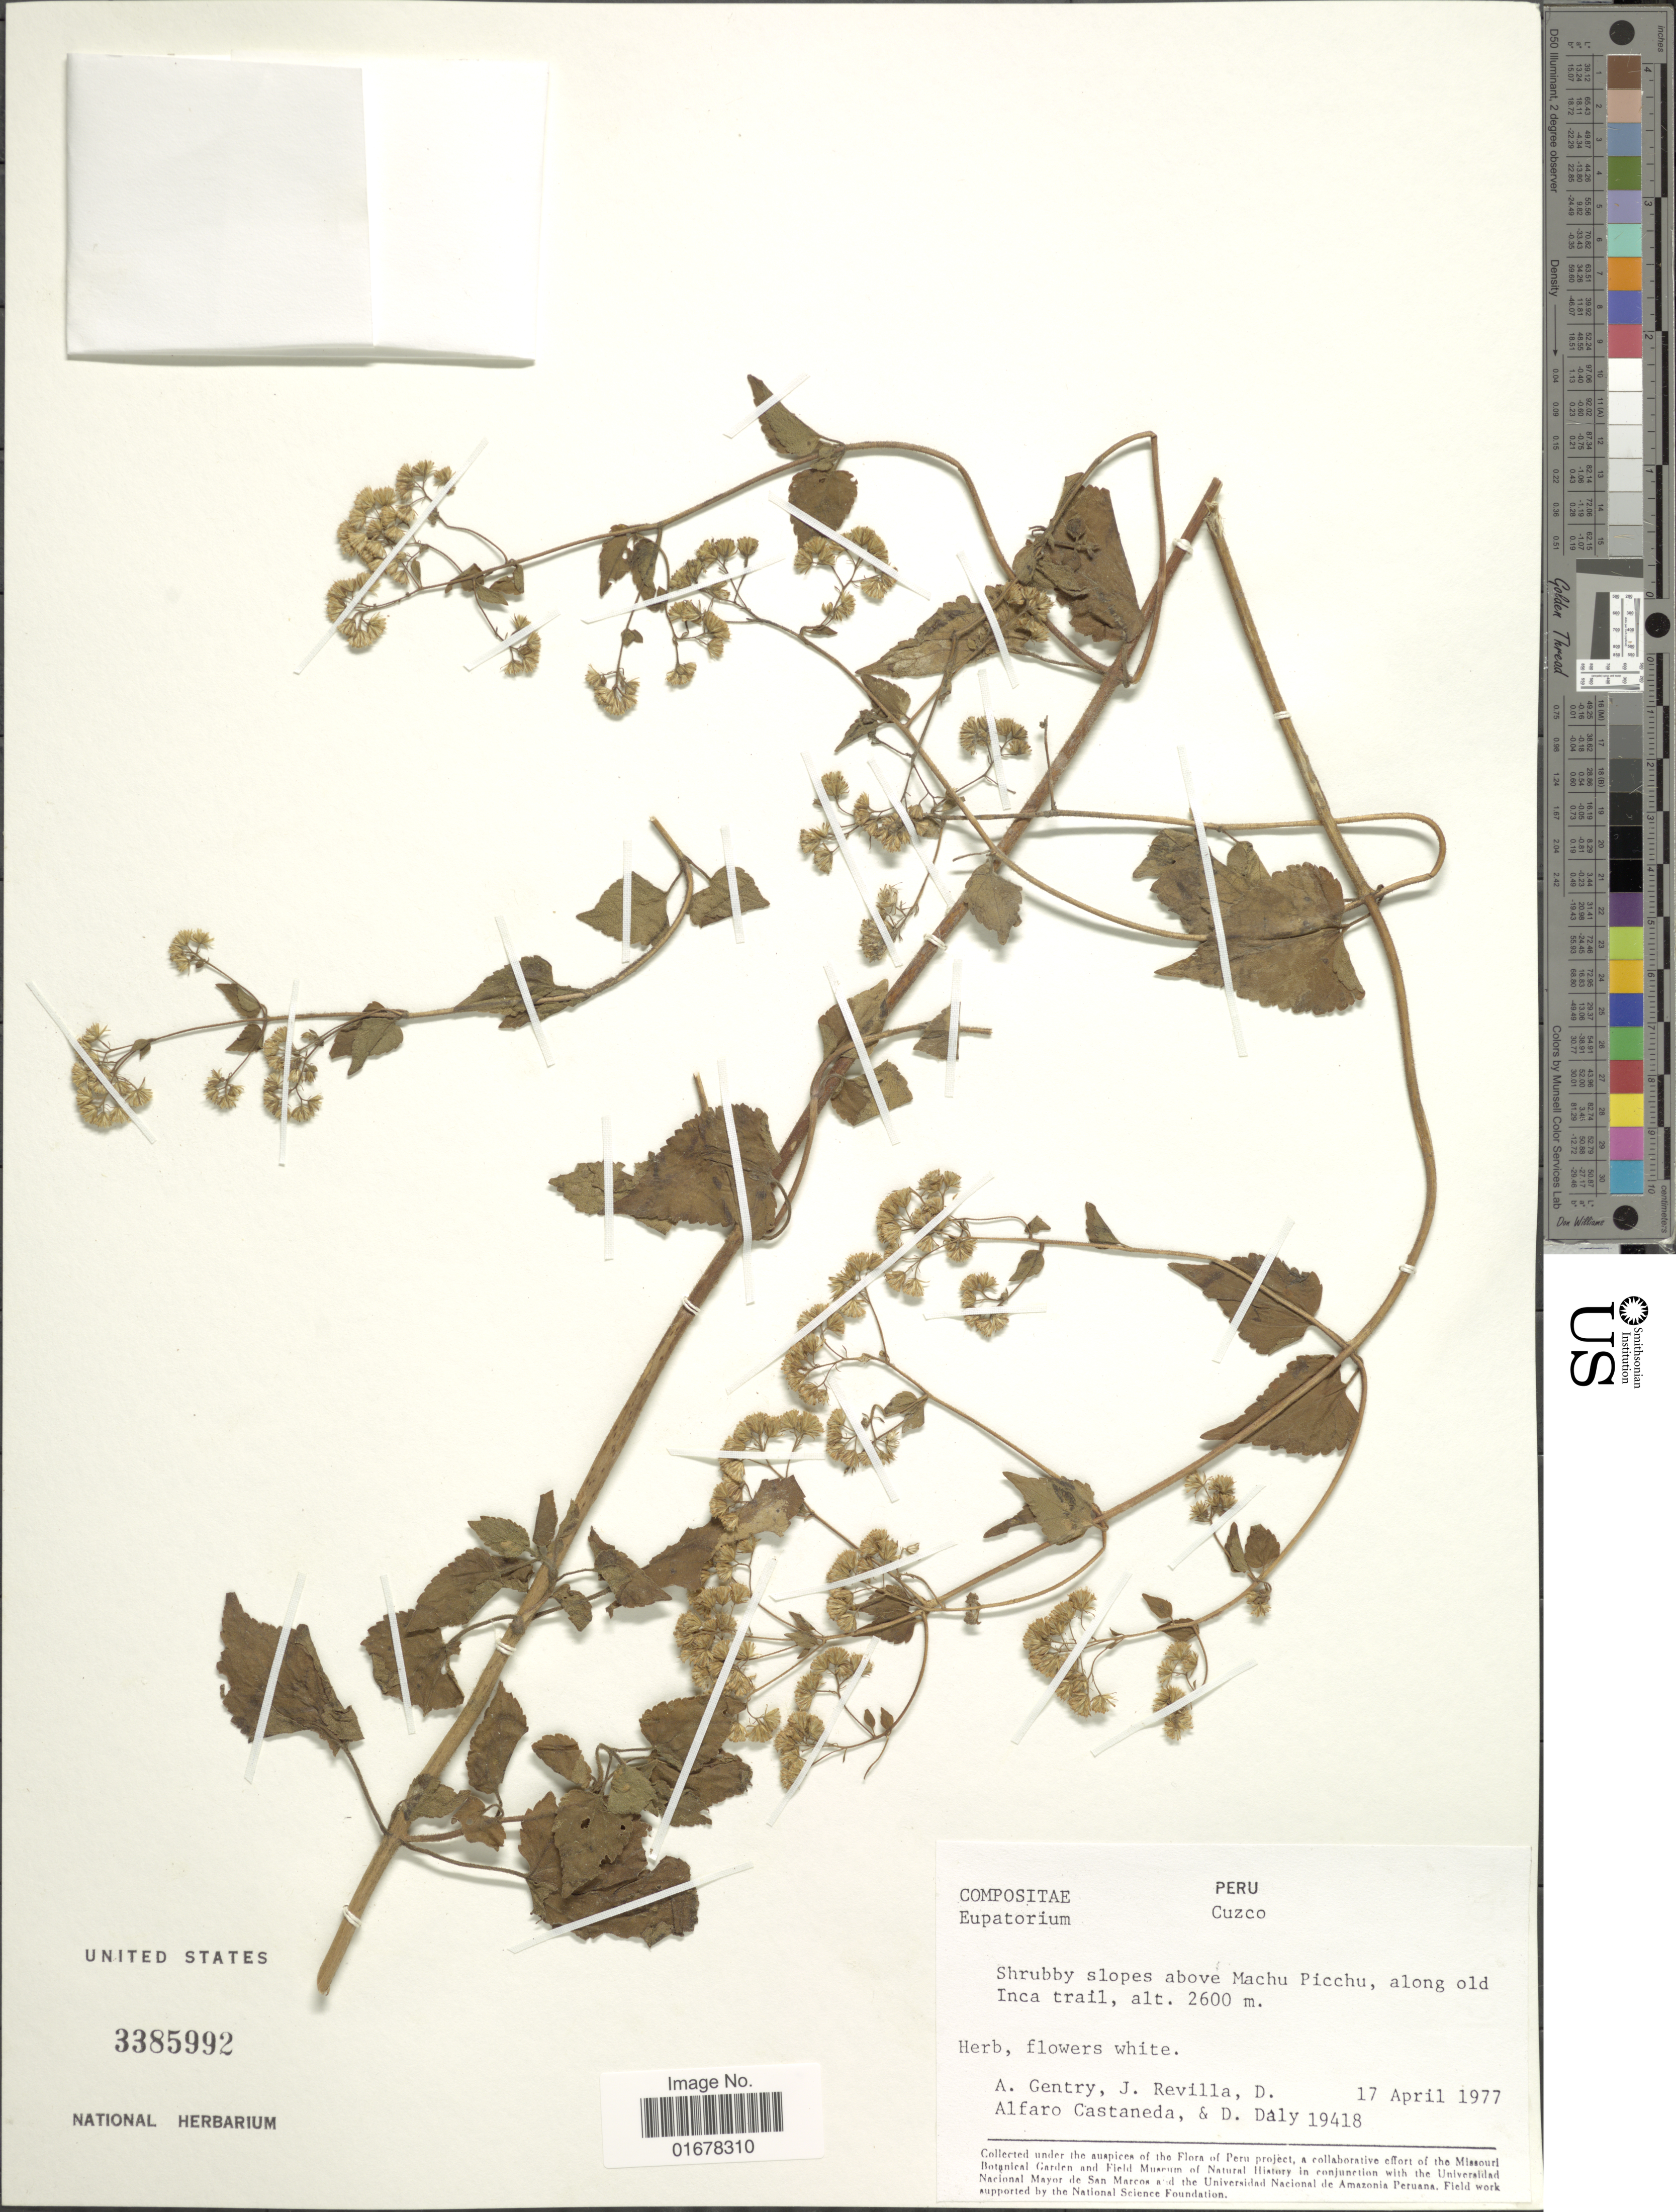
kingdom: Plantae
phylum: Tracheophyta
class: Magnoliopsida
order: Asterales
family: Asteraceae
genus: Ageratina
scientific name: Ageratina gracilenta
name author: (B.L. Rob.) R.M. King & H. Rob.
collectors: A. H. Gentry, J. Revilla, D. Alfaro Castaneda & D. C. Daly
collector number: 19418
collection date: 1977-04-17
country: Peru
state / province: Cusco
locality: Cuzco, Shrubby slopes above Machu Picchu, along old Inca trail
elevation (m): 2600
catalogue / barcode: US 3385992